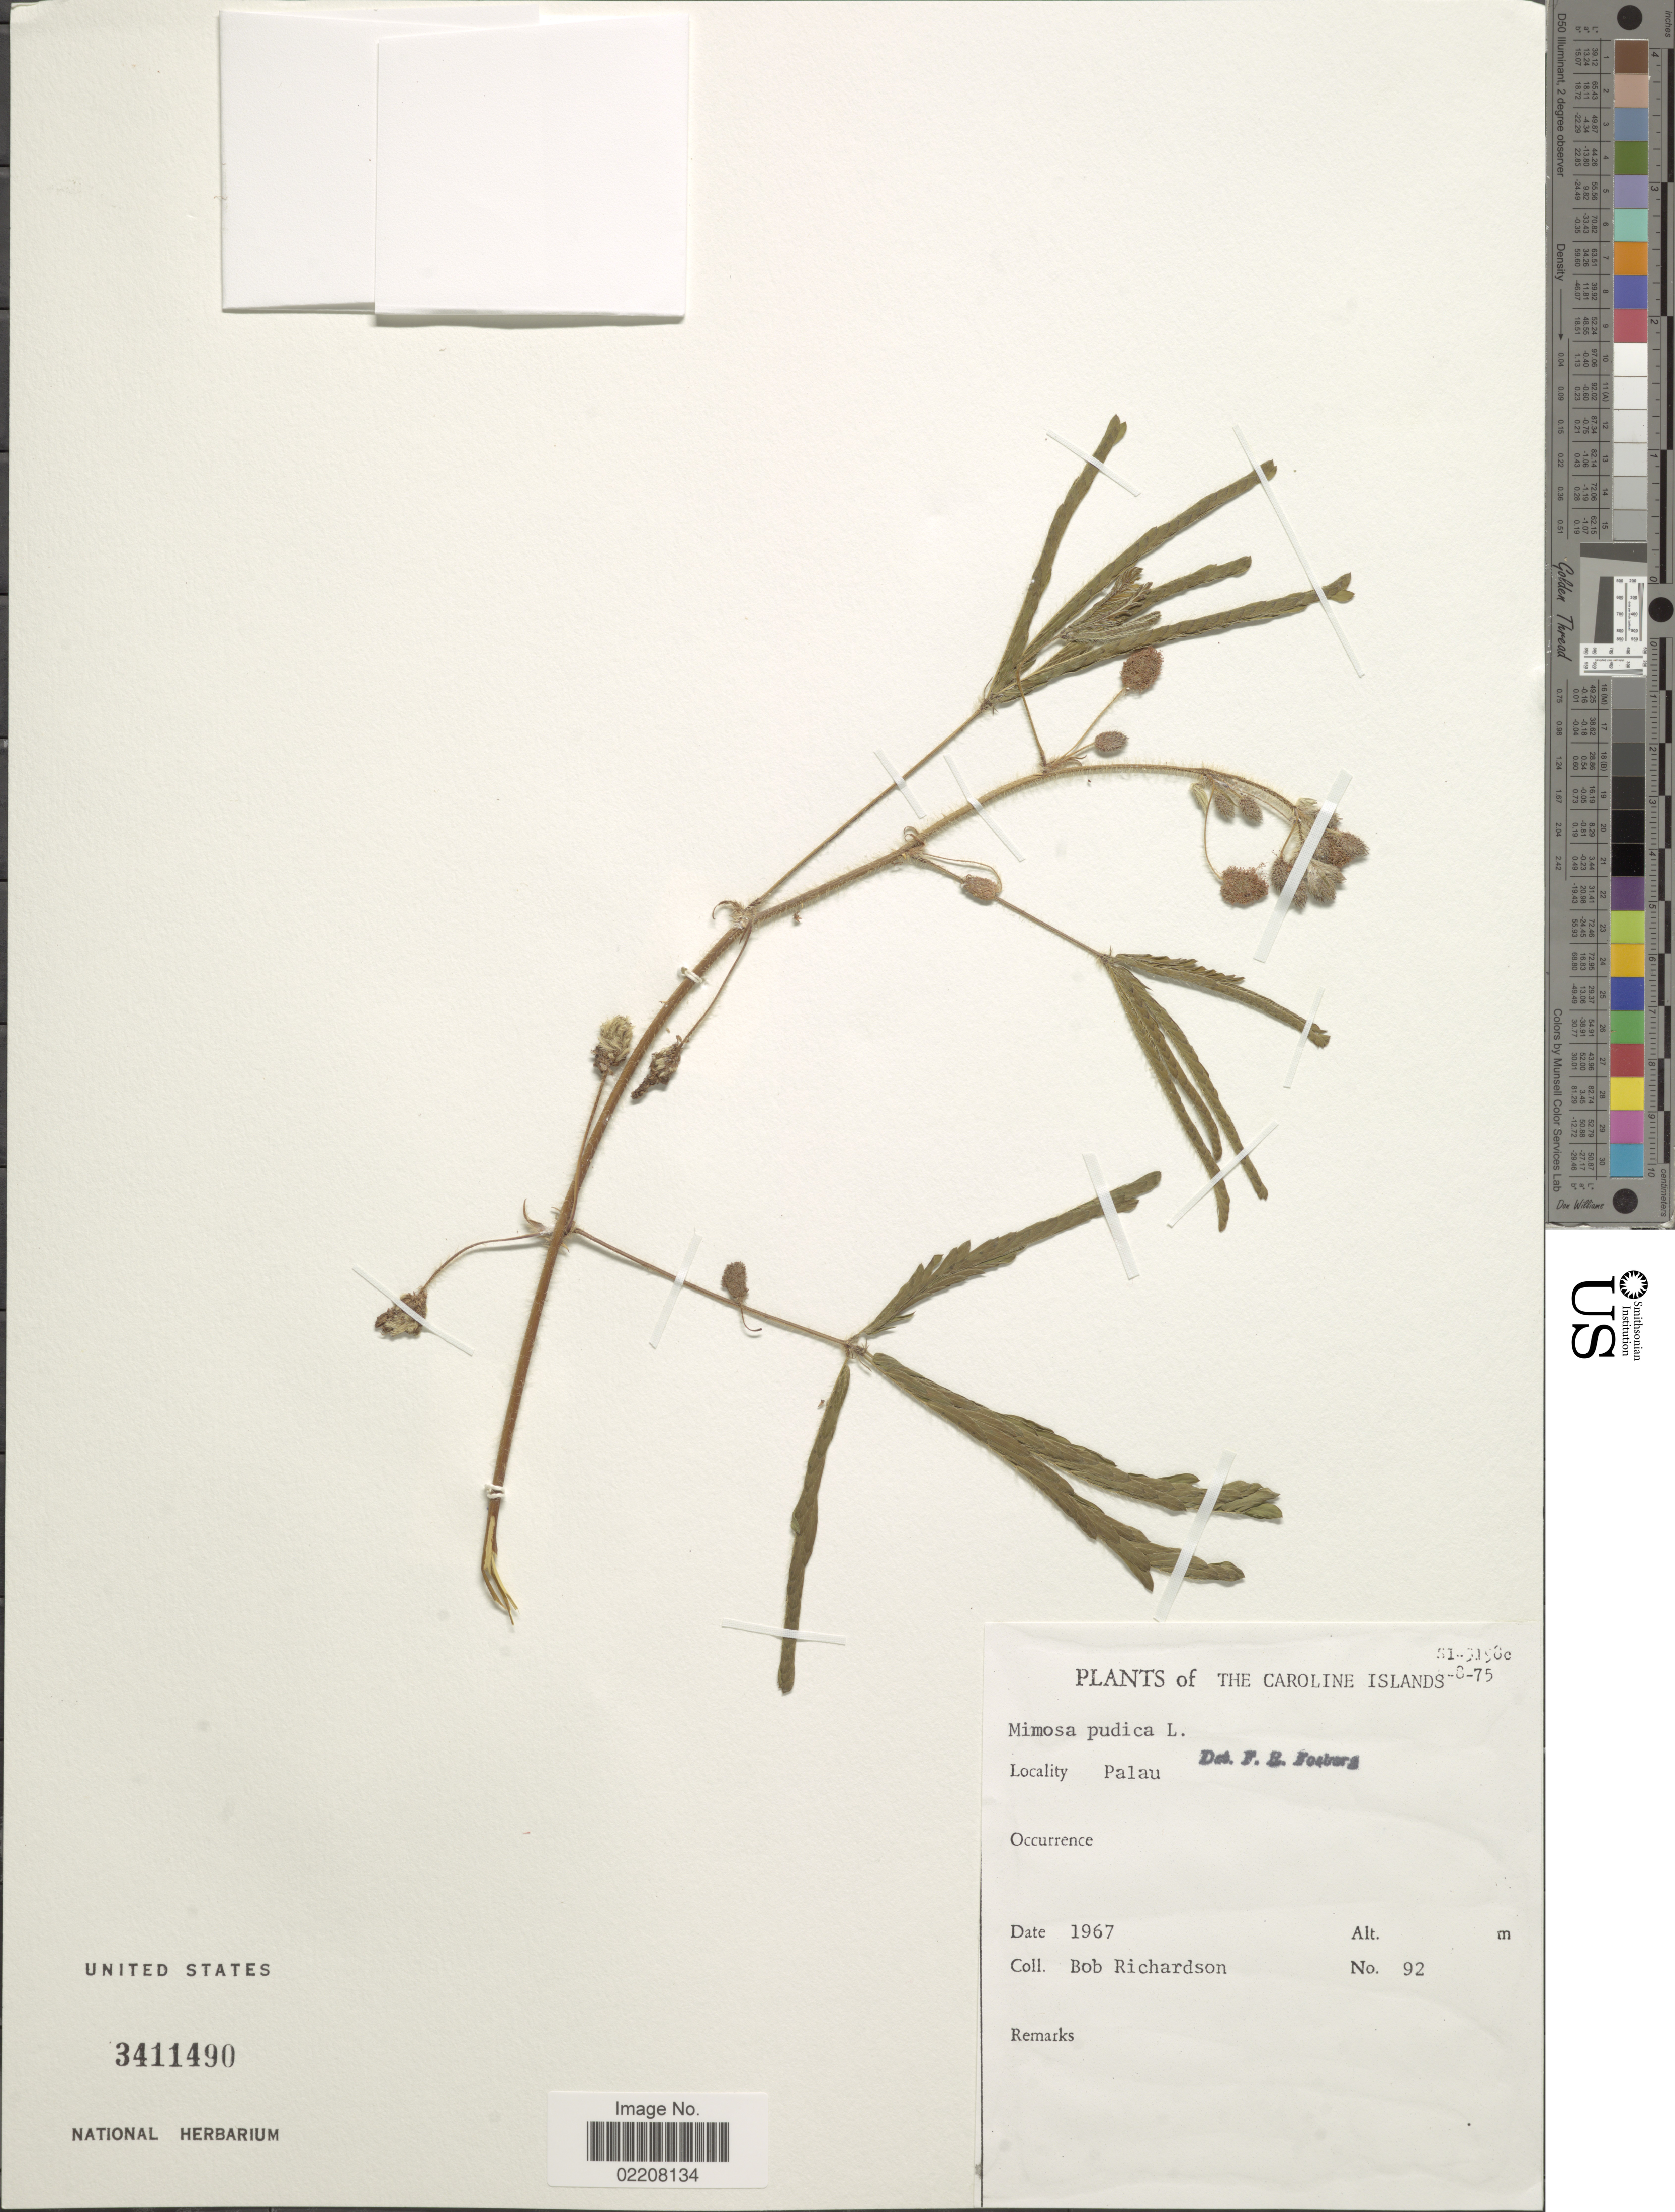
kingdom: Plantae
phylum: Tracheophyta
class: Magnoliopsida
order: Fabales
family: Fabaceae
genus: Mimosa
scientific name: Mimosa pudica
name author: L.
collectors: B. Richardson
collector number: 92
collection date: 1967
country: Palau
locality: Caroline Islands. Palau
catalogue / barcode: US 3411490